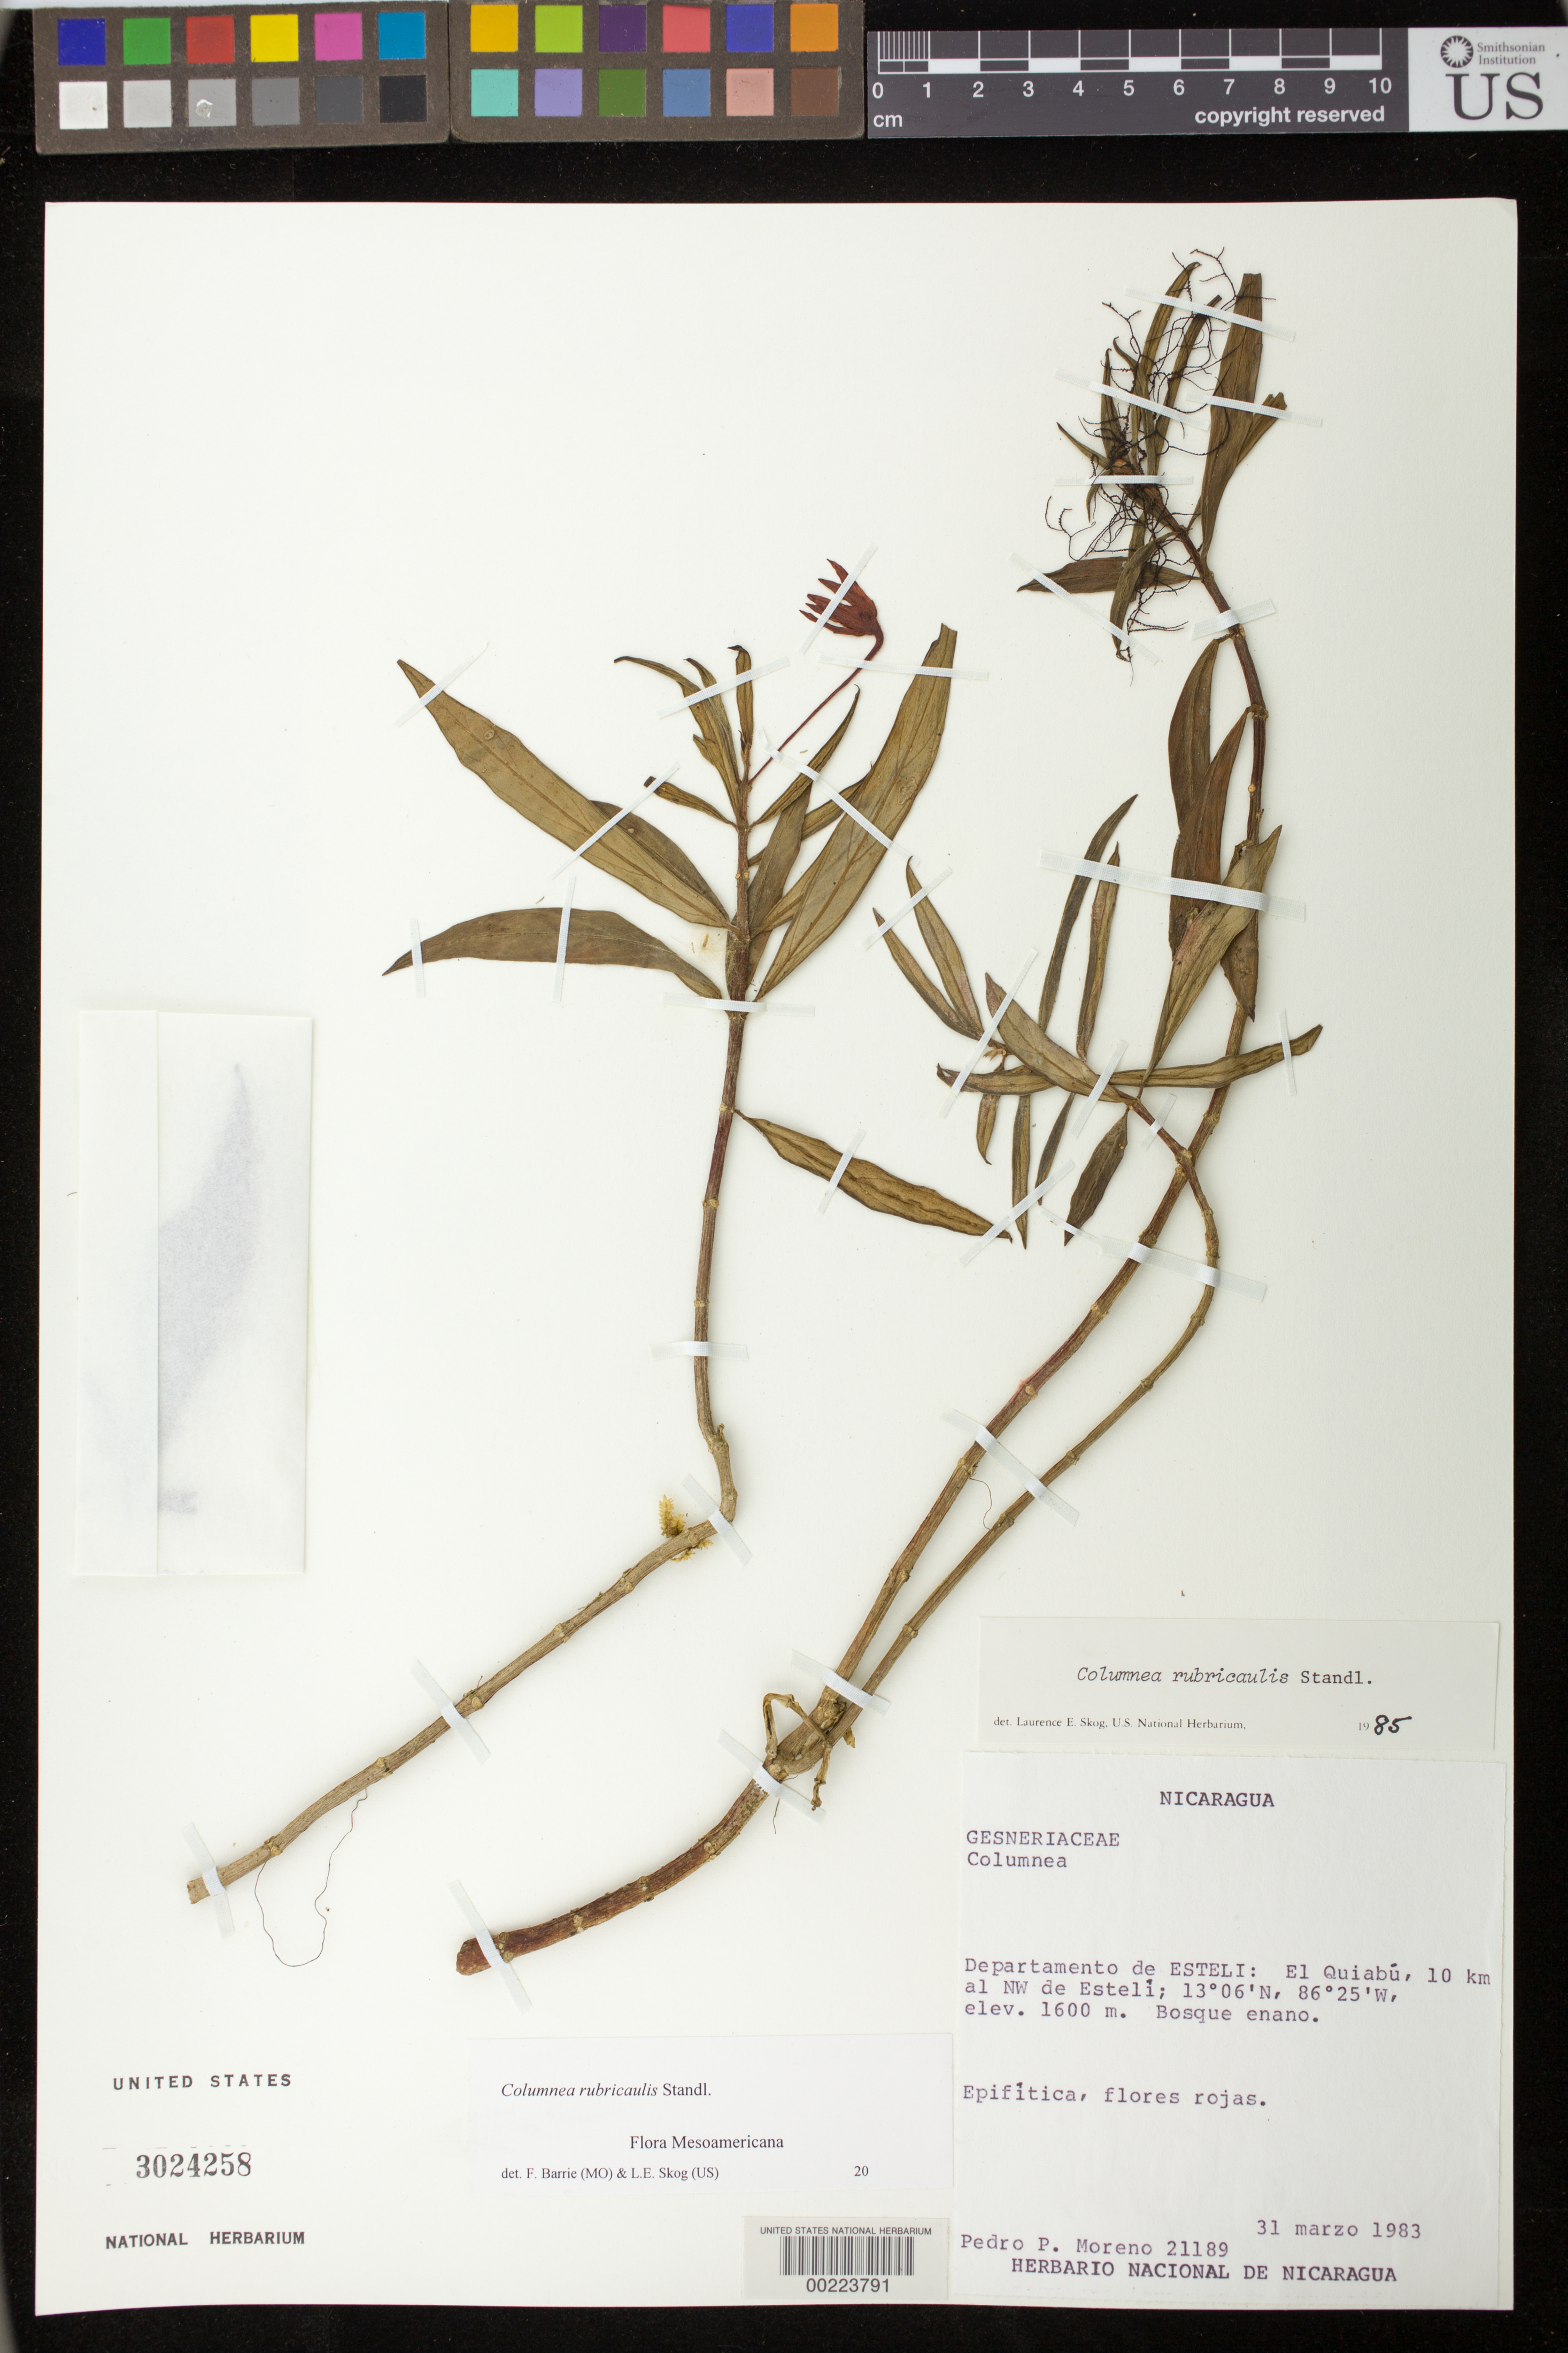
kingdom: Plantae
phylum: Tracheophyta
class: Magnoliopsida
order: Lamiales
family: Gesneriaceae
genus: Columnea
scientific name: Columnea rubricaulis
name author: Standl.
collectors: P. Moreno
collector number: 21189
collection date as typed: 31 Mar 1983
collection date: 1983-03-31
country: Nicaragua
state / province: Esteli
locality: El Quiabu, 10 km NW of Esteli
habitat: Elfin forest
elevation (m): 1600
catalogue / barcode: US 3024258